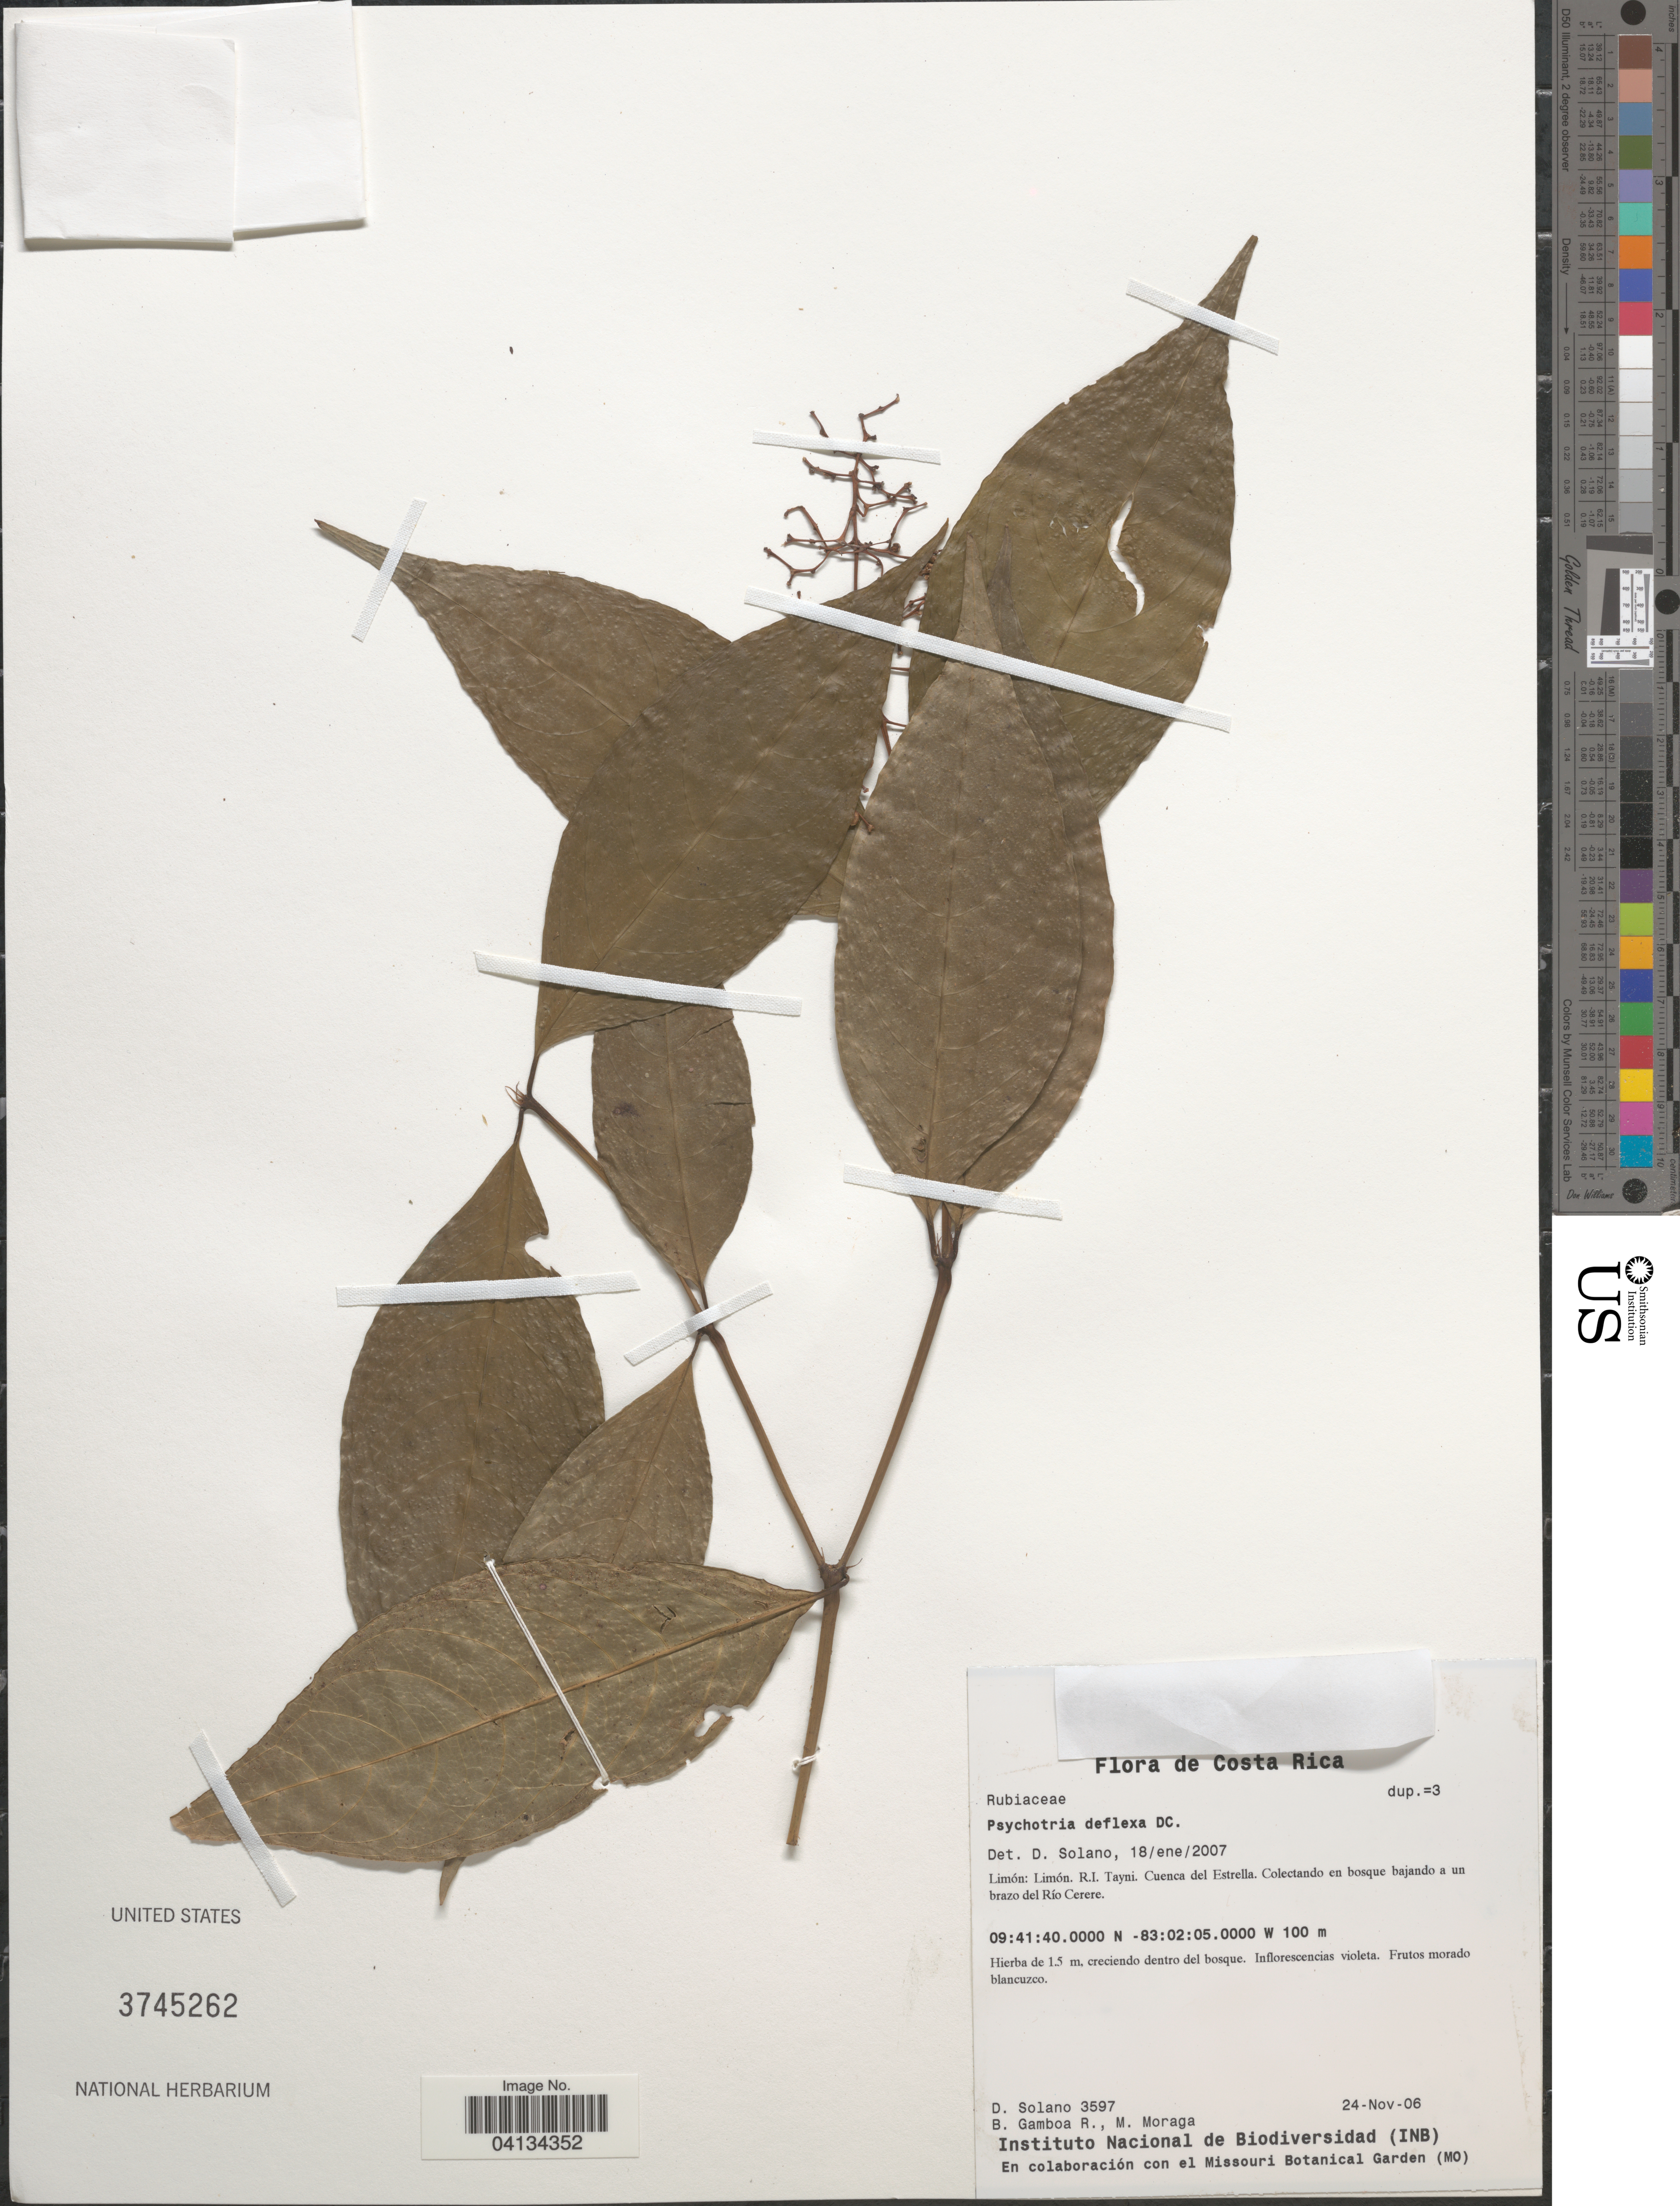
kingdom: Plantae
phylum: Tracheophyta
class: Magnoliopsida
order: Gentianales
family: Rubiaceae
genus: Psychotria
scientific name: Psychotria deflexa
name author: DC.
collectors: D. Solano, B. Gamboa R. & M. Moraga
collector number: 3597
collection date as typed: Transcribed d/m/y: 24/11/6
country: Costa Rica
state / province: Limón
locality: Limón. R.I. Tayni. Cuenca del Estrella. Colectando en bosque bajando a un brazo del Río Cerere.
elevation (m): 100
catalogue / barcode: US 3745262